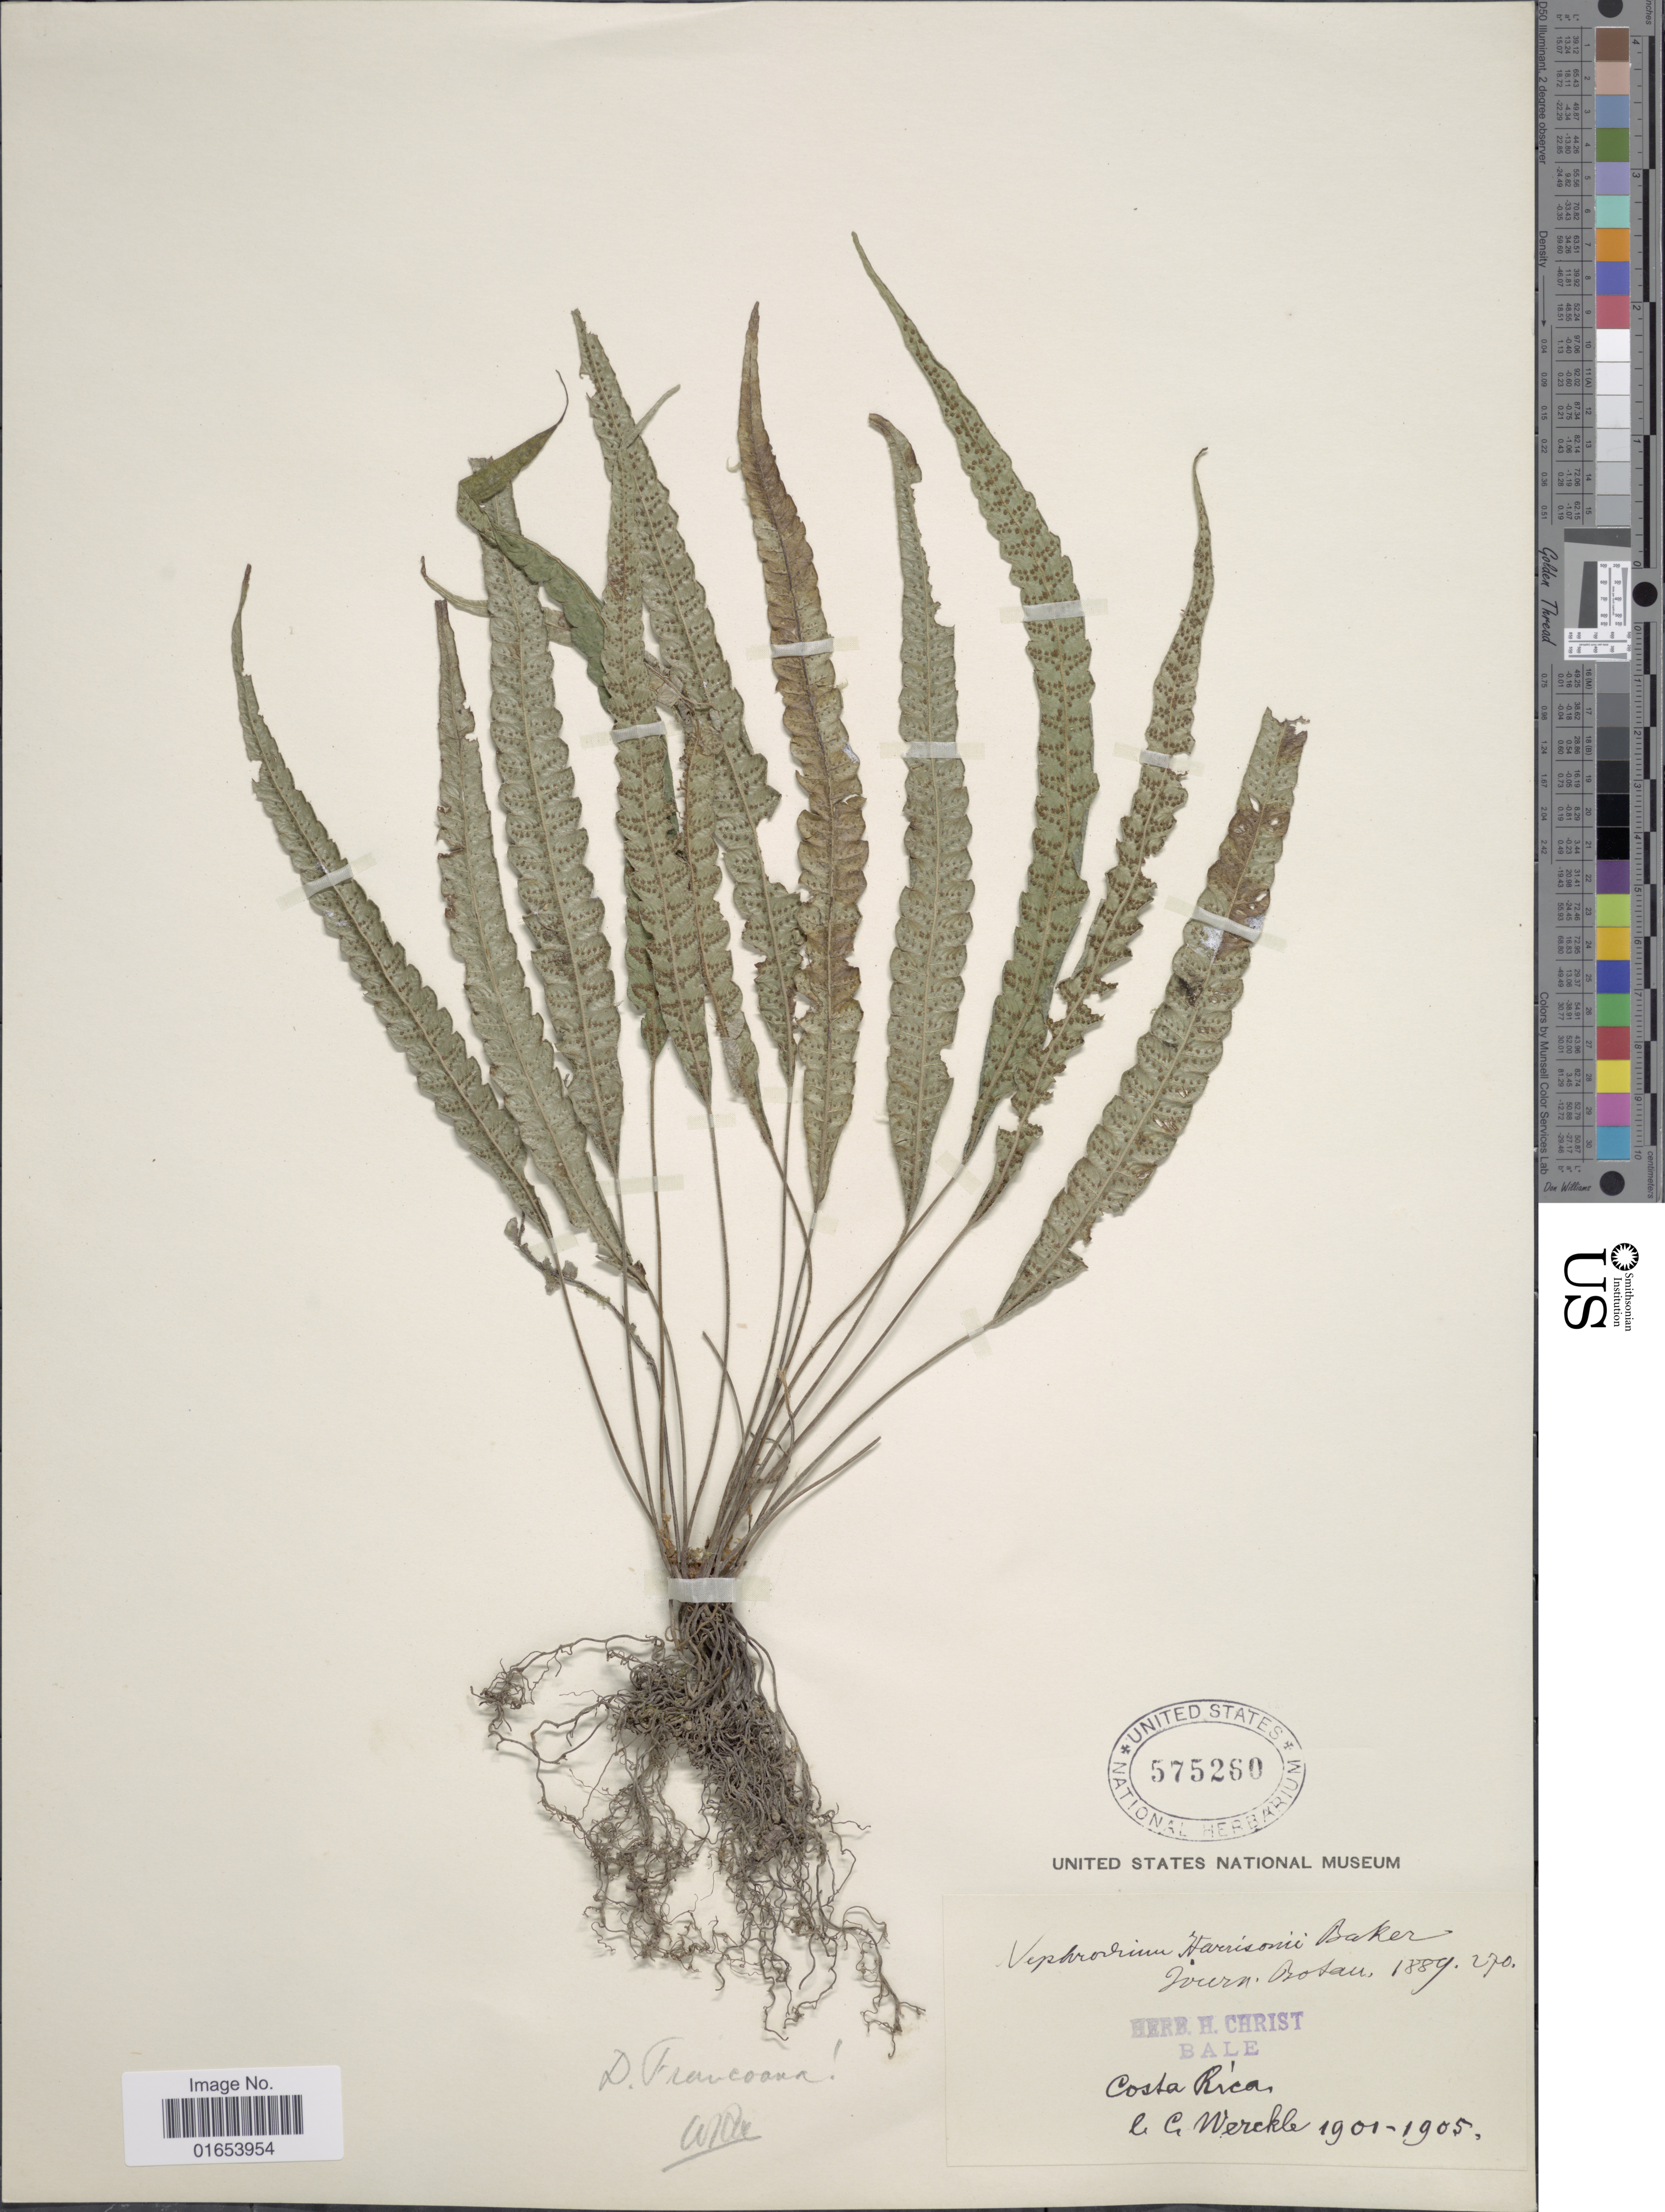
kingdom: Plantae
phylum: Tracheophyta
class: Polypodiopsida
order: Polypodiales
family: Thelypteridaceae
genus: Goniopteris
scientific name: Goniopteris francoana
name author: (E. Fourn.) Á. Löve & D. Löve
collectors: C. C Wercklé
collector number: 270?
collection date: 1901/1905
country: Costa Rica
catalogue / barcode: US 575280